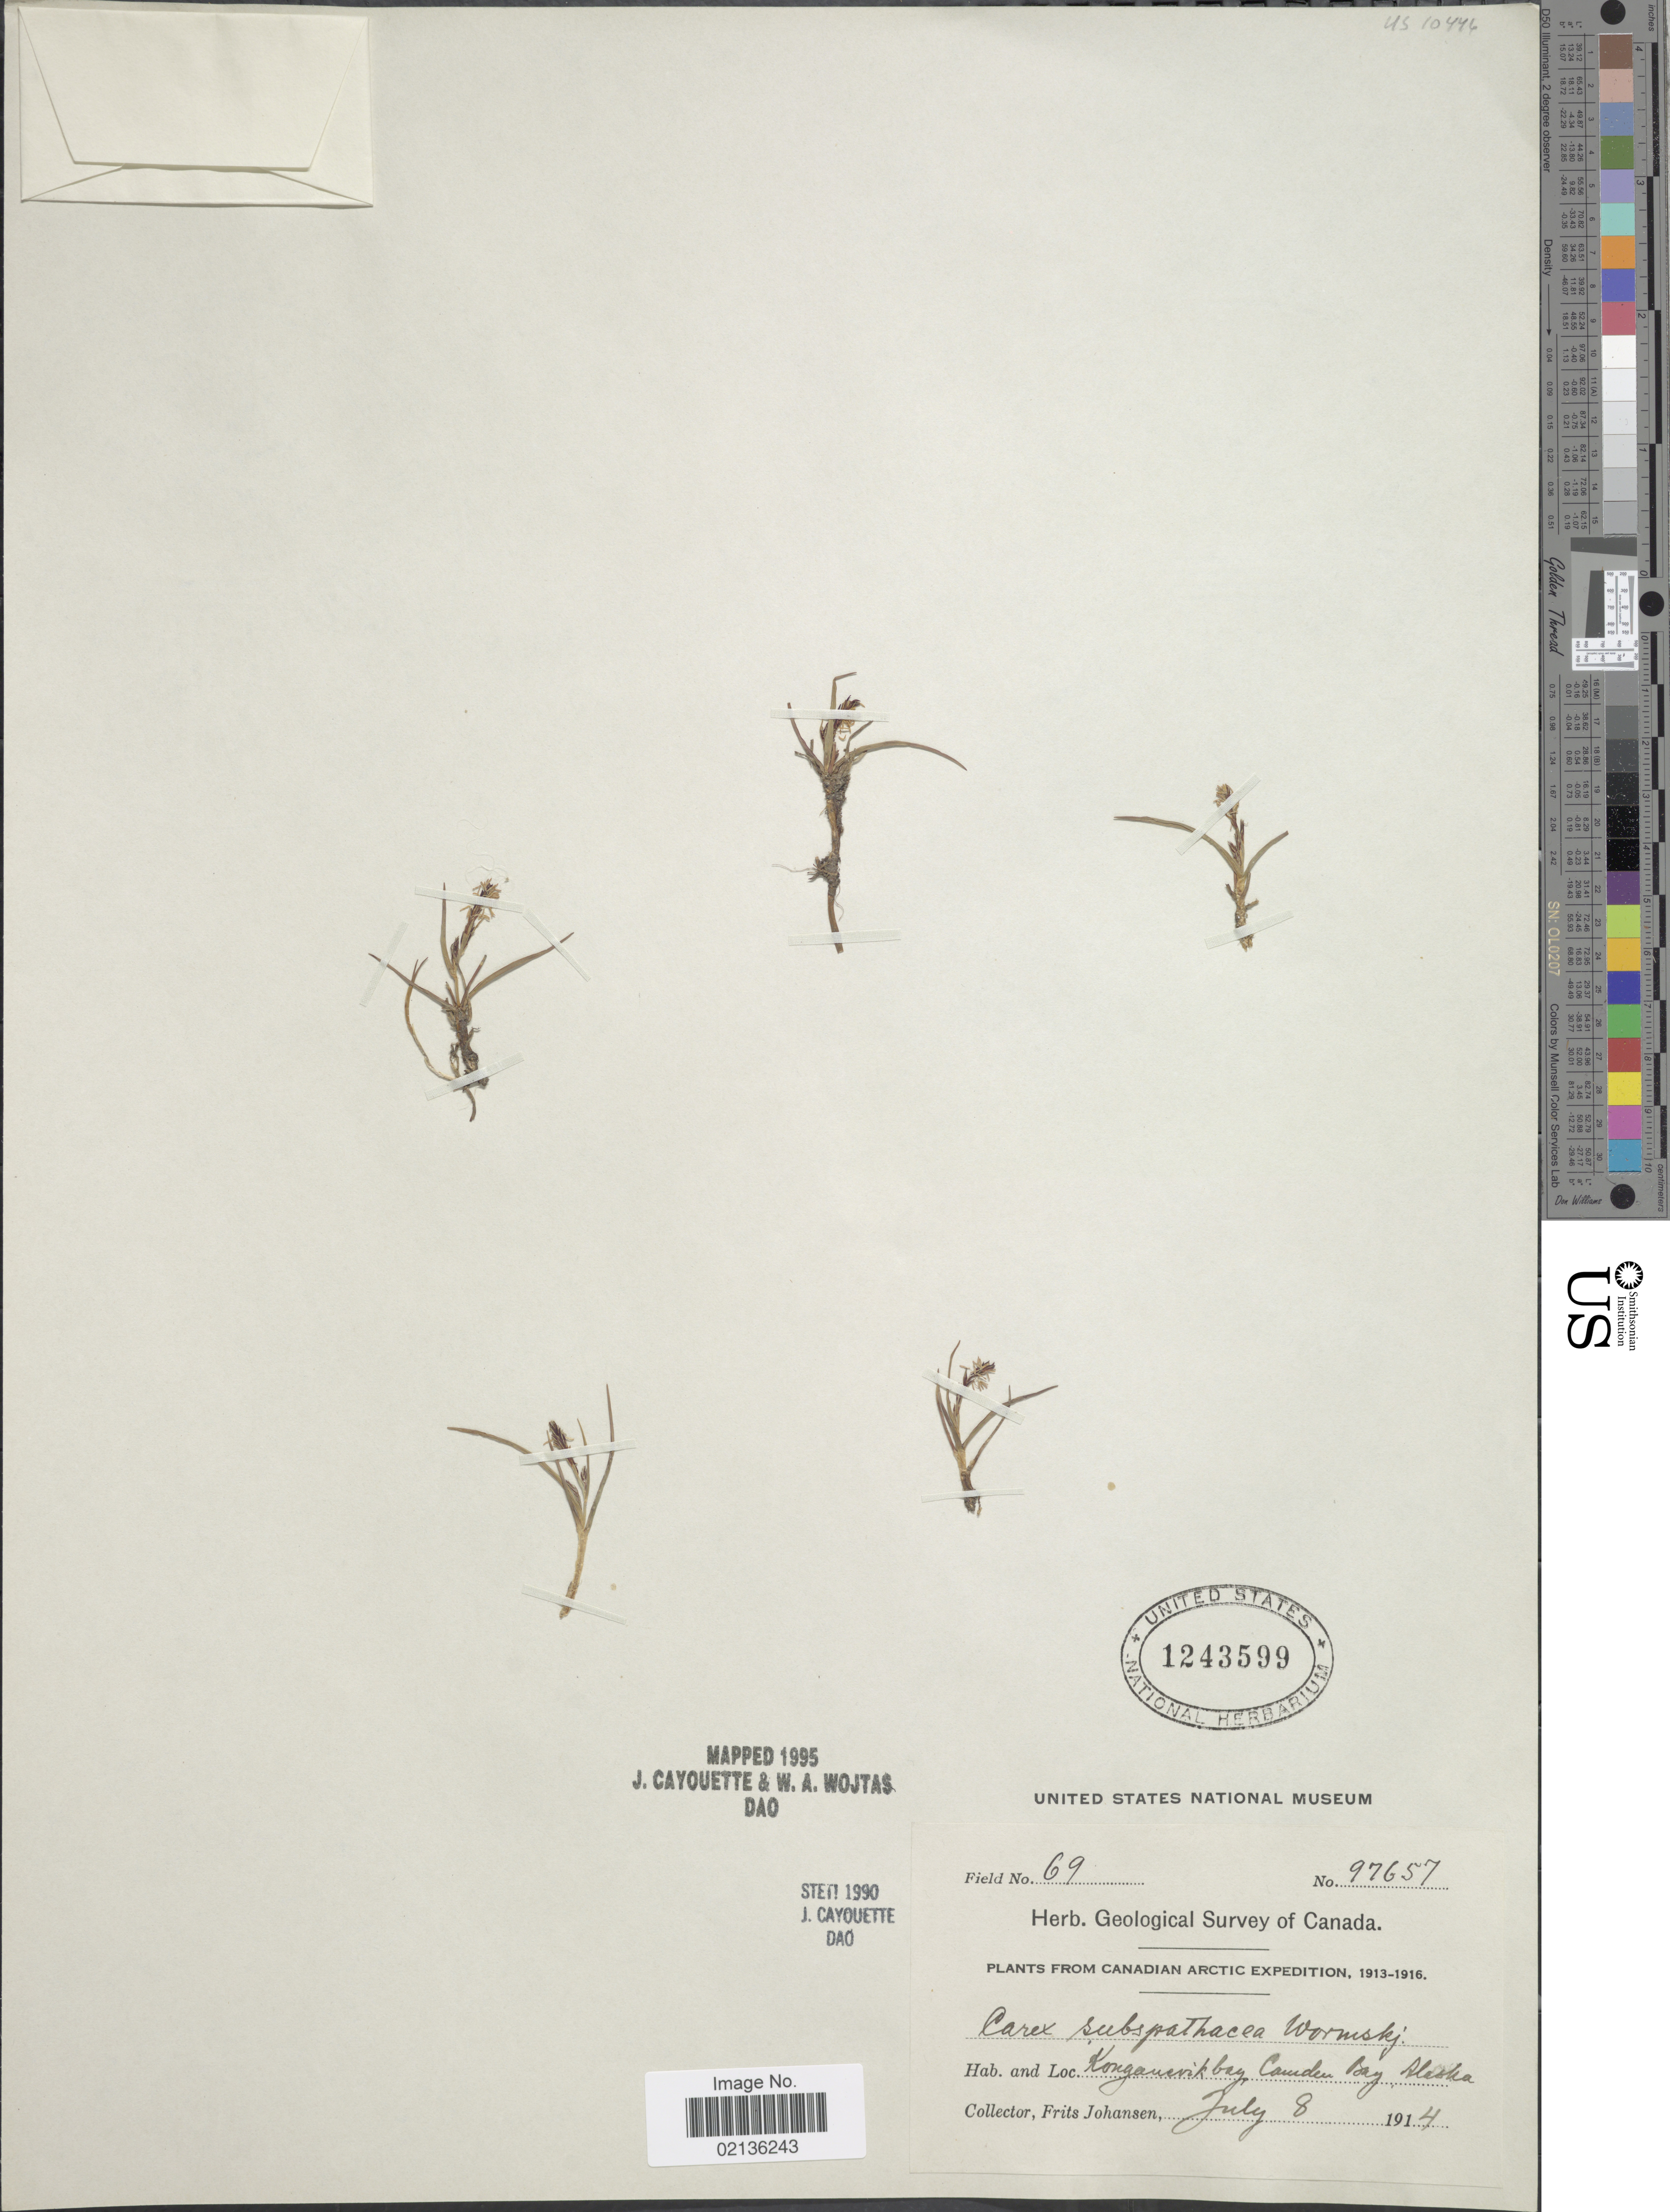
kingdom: Plantae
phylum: Tracheophyta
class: Liliopsida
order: Poales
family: Cyperaceae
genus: Carex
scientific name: Carex subspathacea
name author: Wormsk. ex Hornem.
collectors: F. Johansen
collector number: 97657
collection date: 1914-07-08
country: United States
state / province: Alaska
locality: Canadian Arctic, Kongauevik Bay, Camden Bay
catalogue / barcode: US 1243599